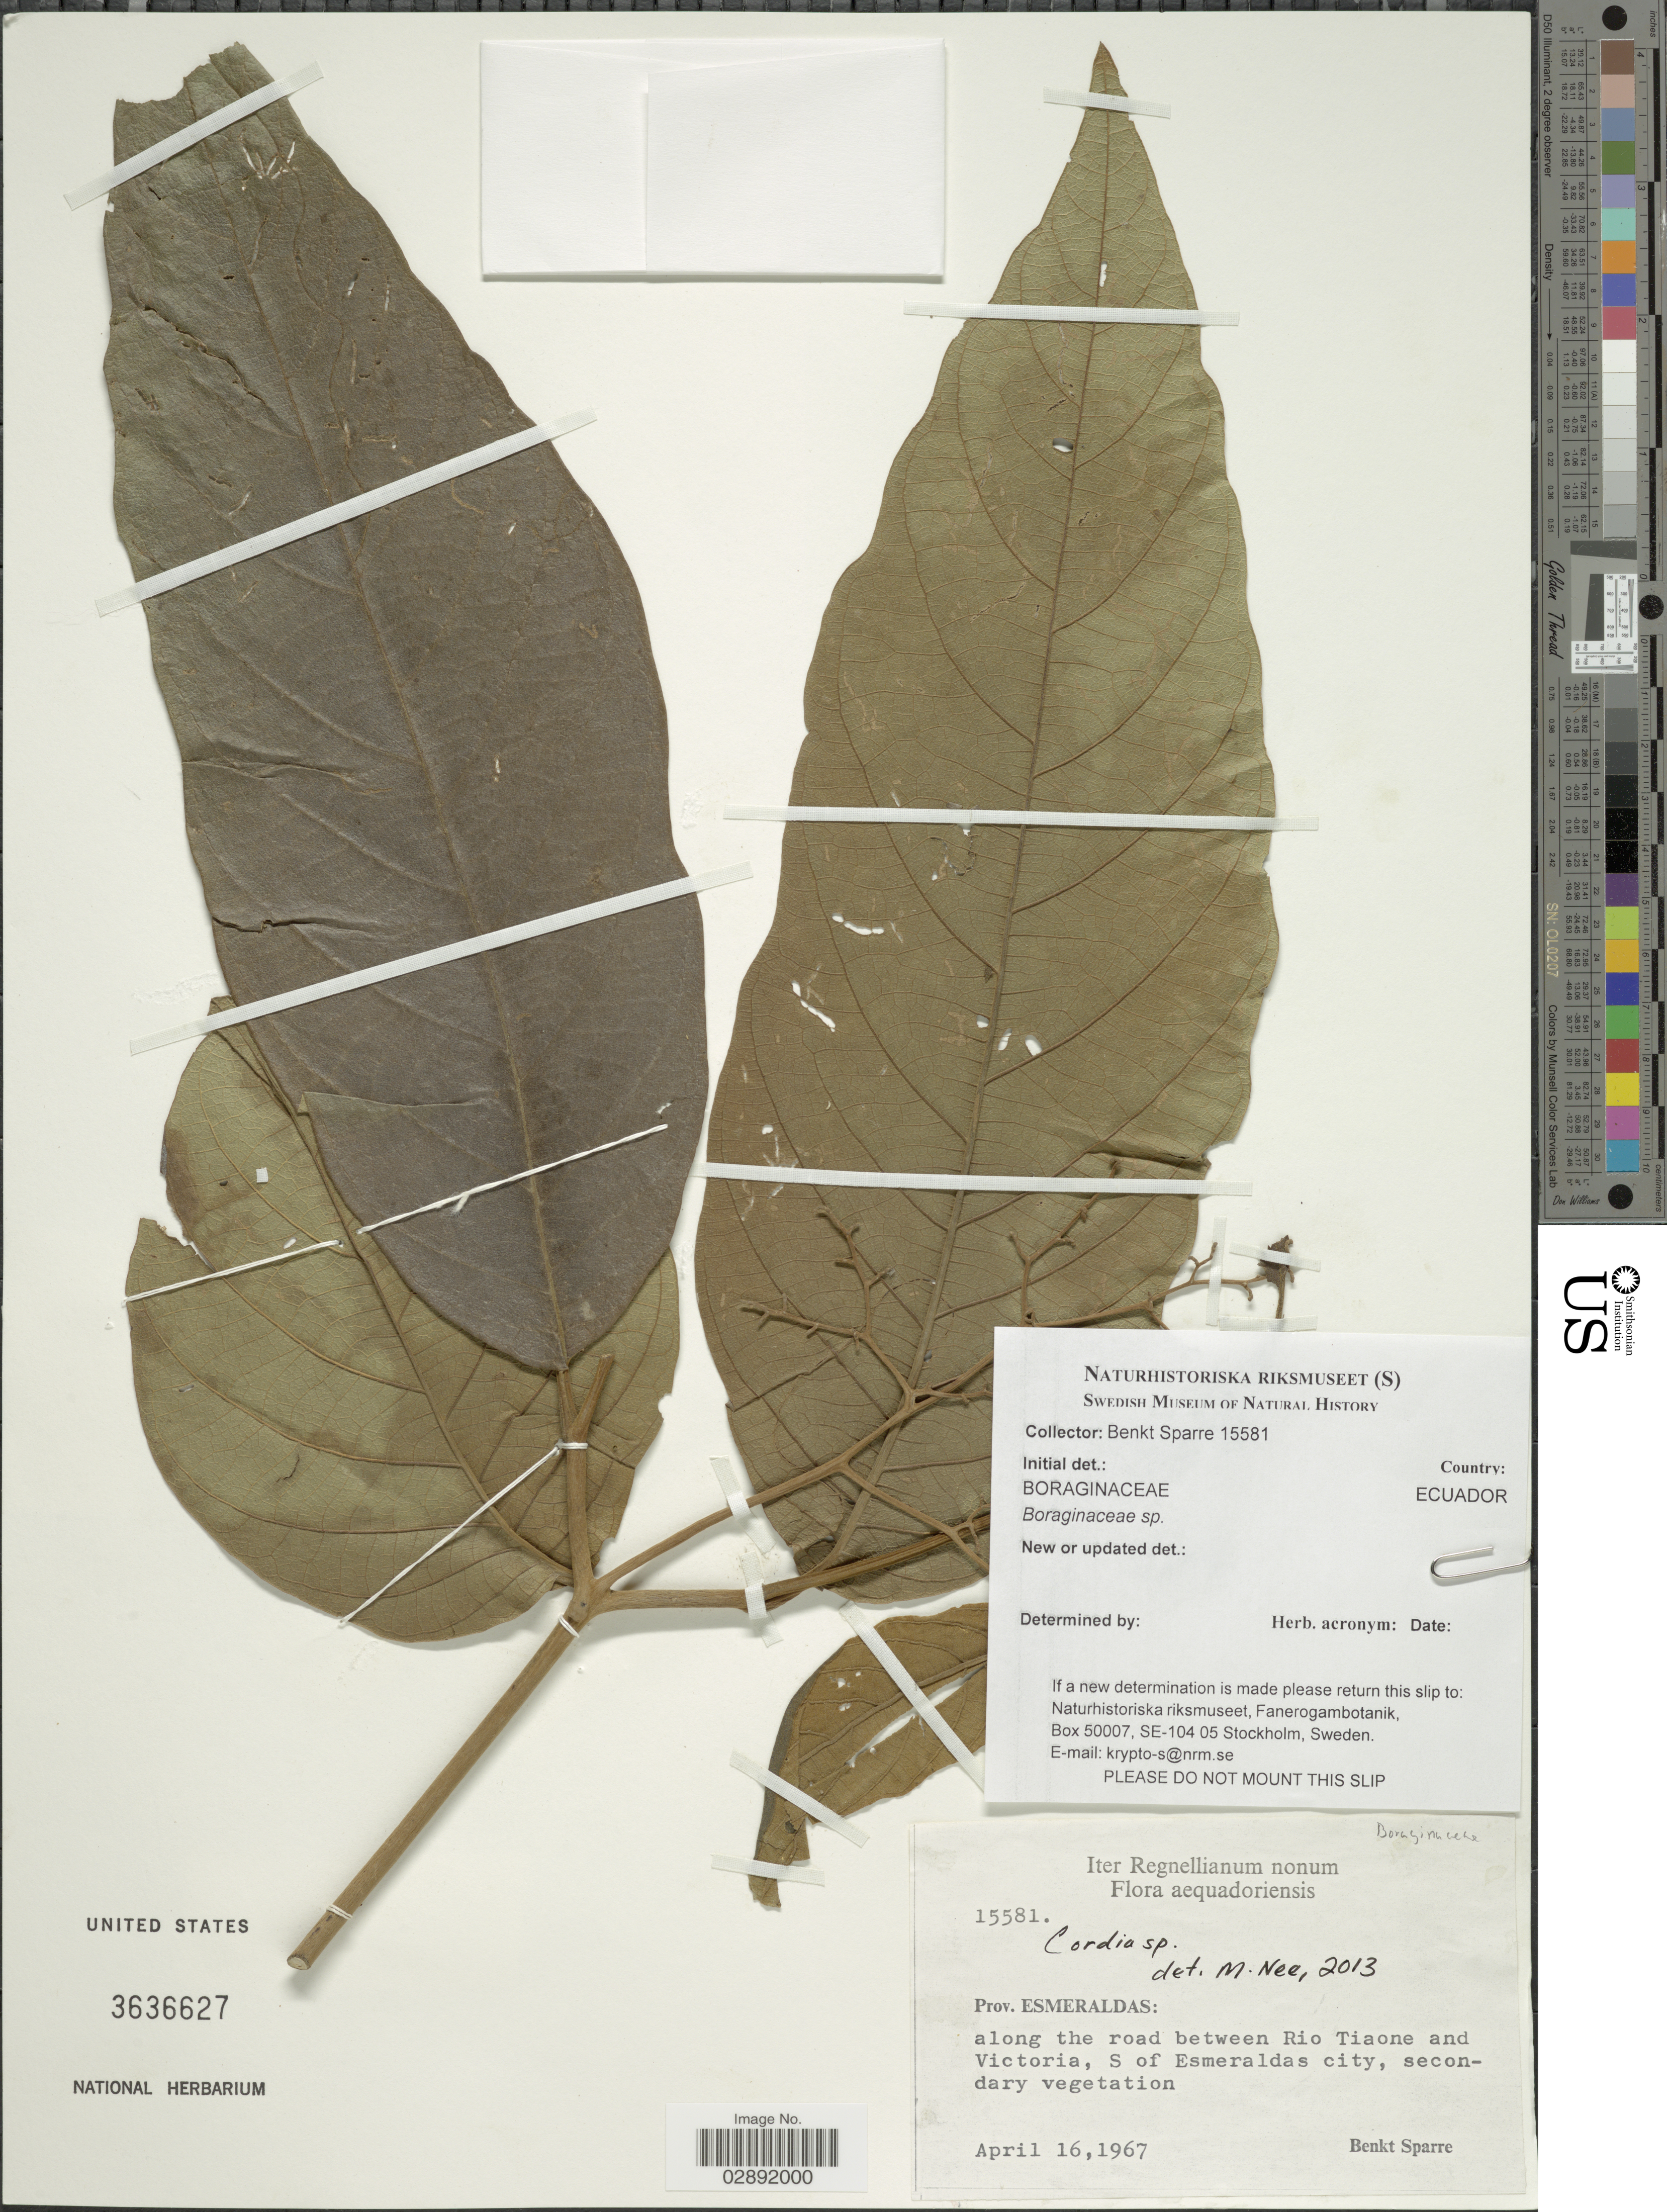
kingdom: Plantae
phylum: Tracheophyta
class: Magnoliopsida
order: Boraginales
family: Cordiaceae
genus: Cordia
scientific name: Cordia sp.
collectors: B. Sparre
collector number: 15581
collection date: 1967-04-16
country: Ecuador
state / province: Esmeraldas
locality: Along the road between Rio Tiaone and Victoria, S of Esmeraldas City.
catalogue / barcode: US 3636627